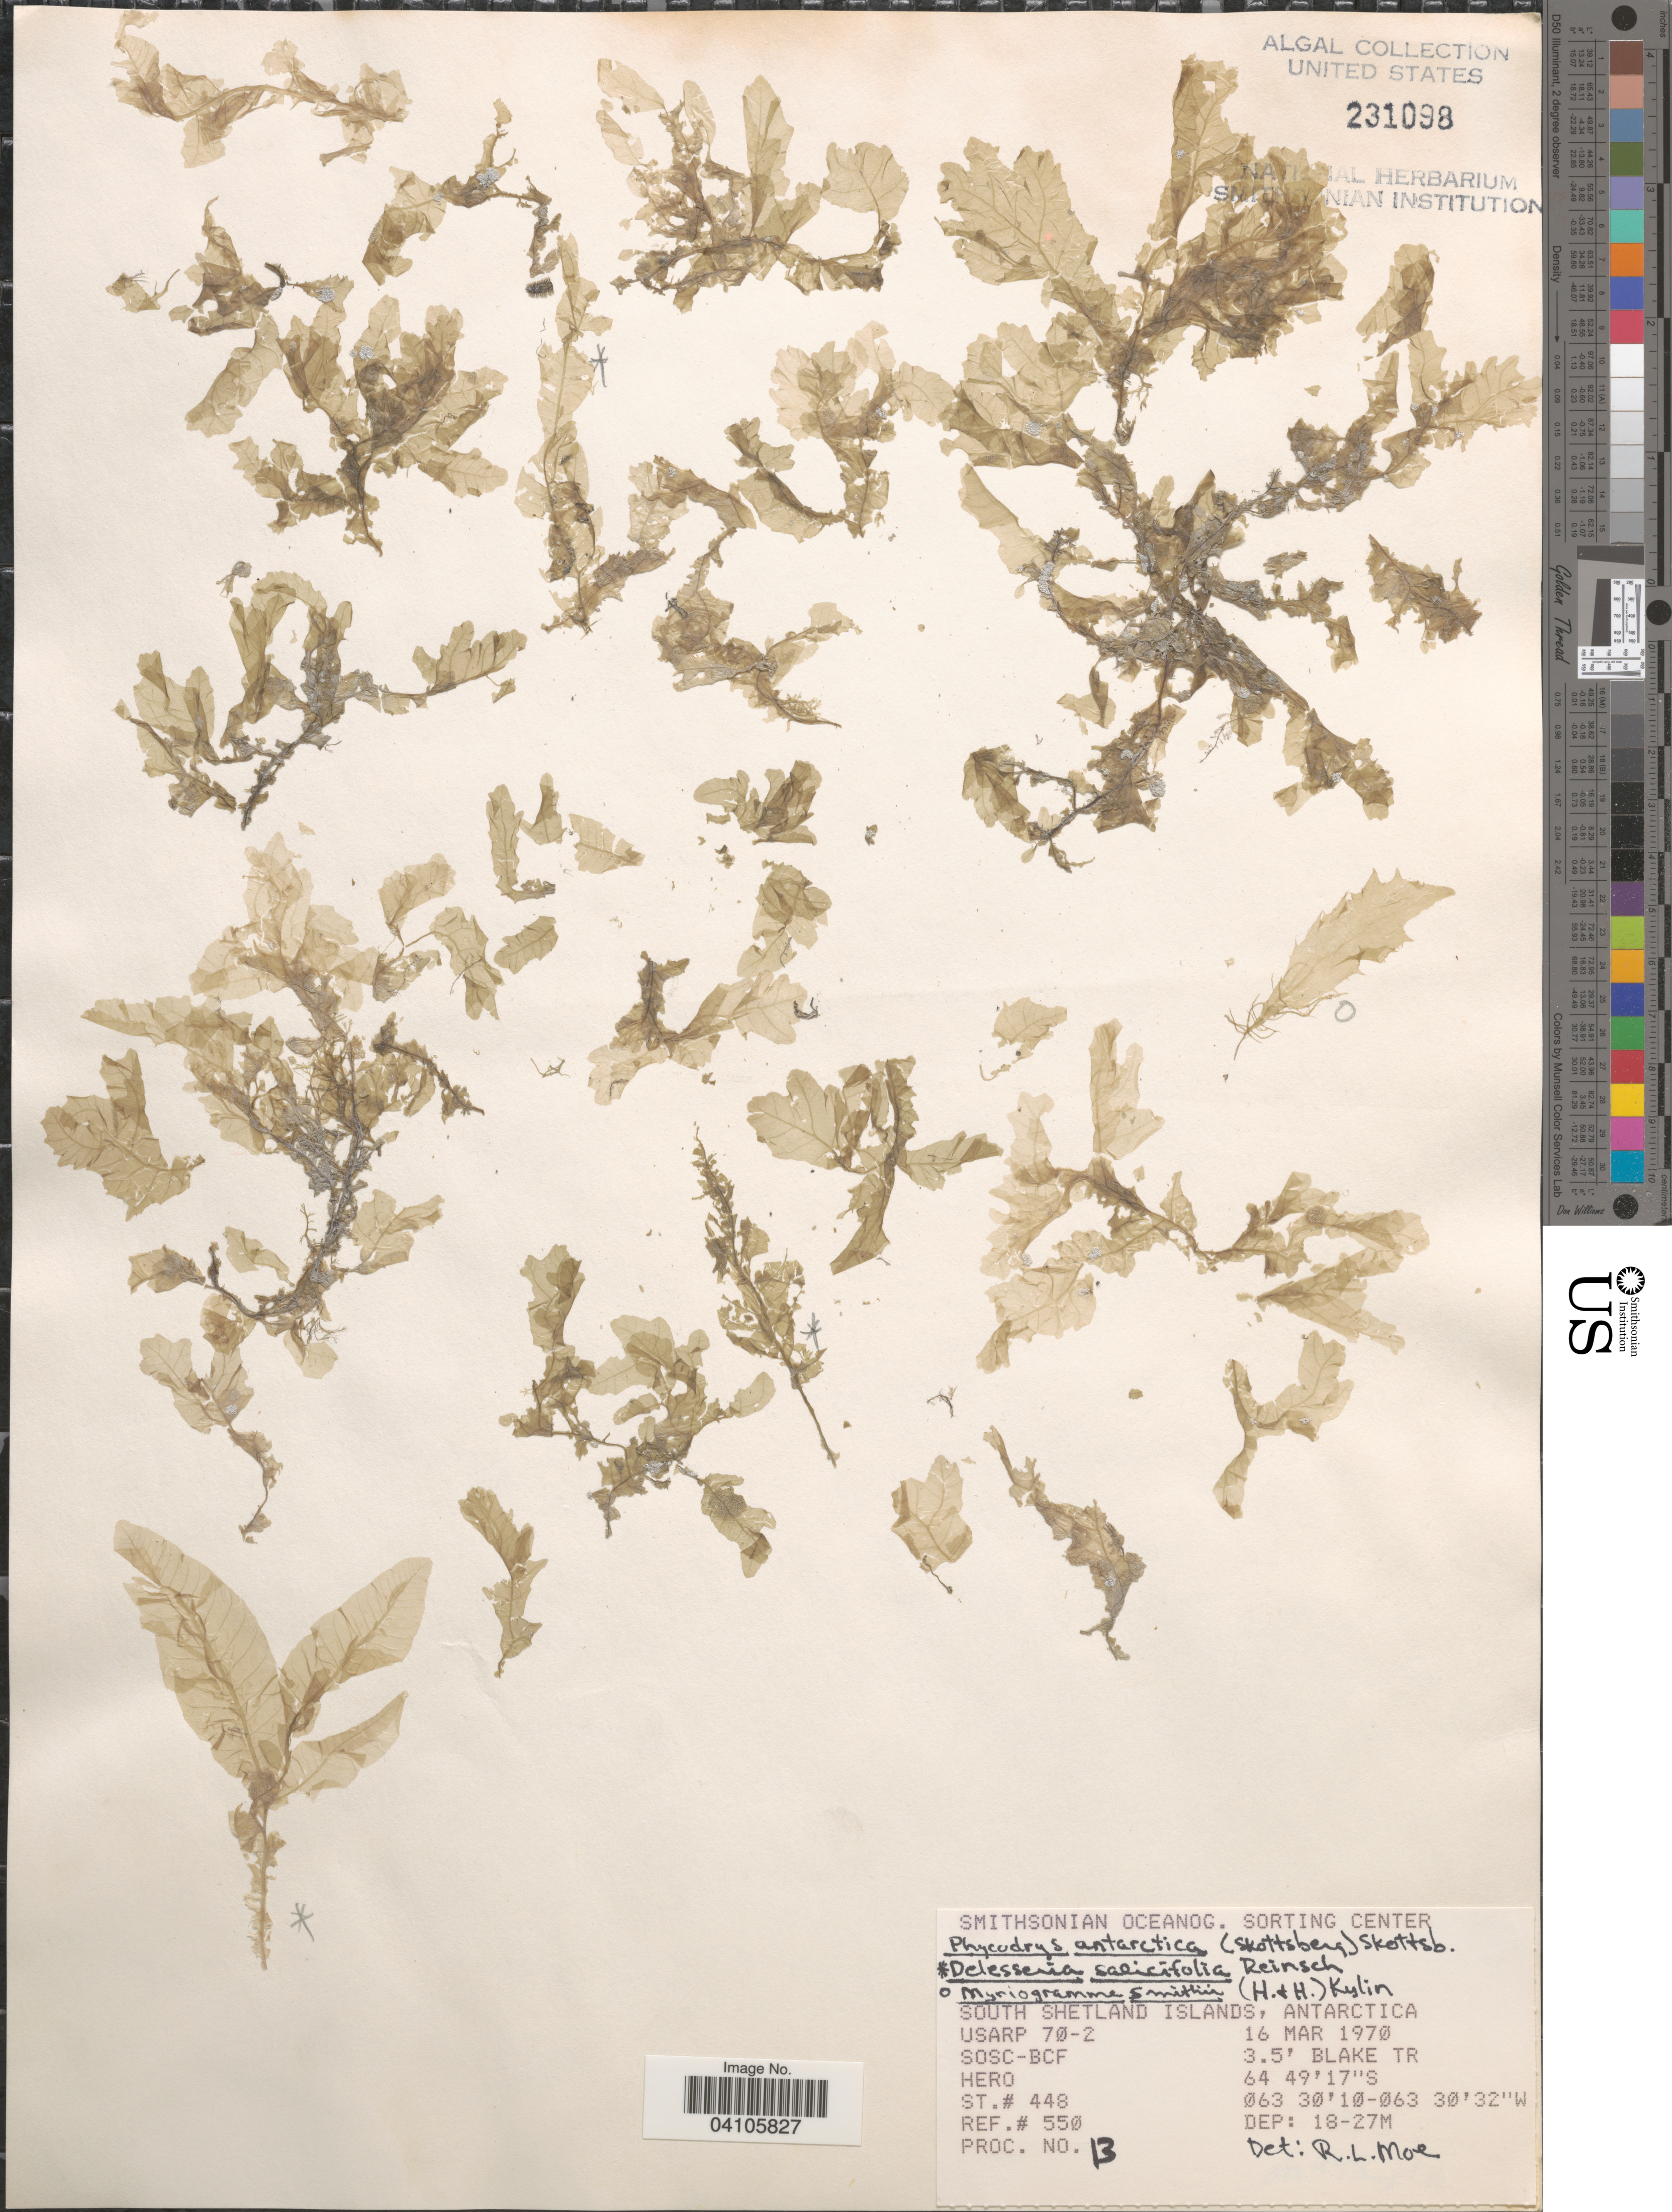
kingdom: Plantae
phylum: Rhodophyta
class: Florideophyceae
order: Ceramiales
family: Delesseriaceae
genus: Delesseria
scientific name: Delesseria salicifolia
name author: Reinsch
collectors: T. Blake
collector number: Proc. 13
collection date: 1970-03-16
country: Antarctica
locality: South Shetland Islands. USARP 70-2.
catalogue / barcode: US 231098